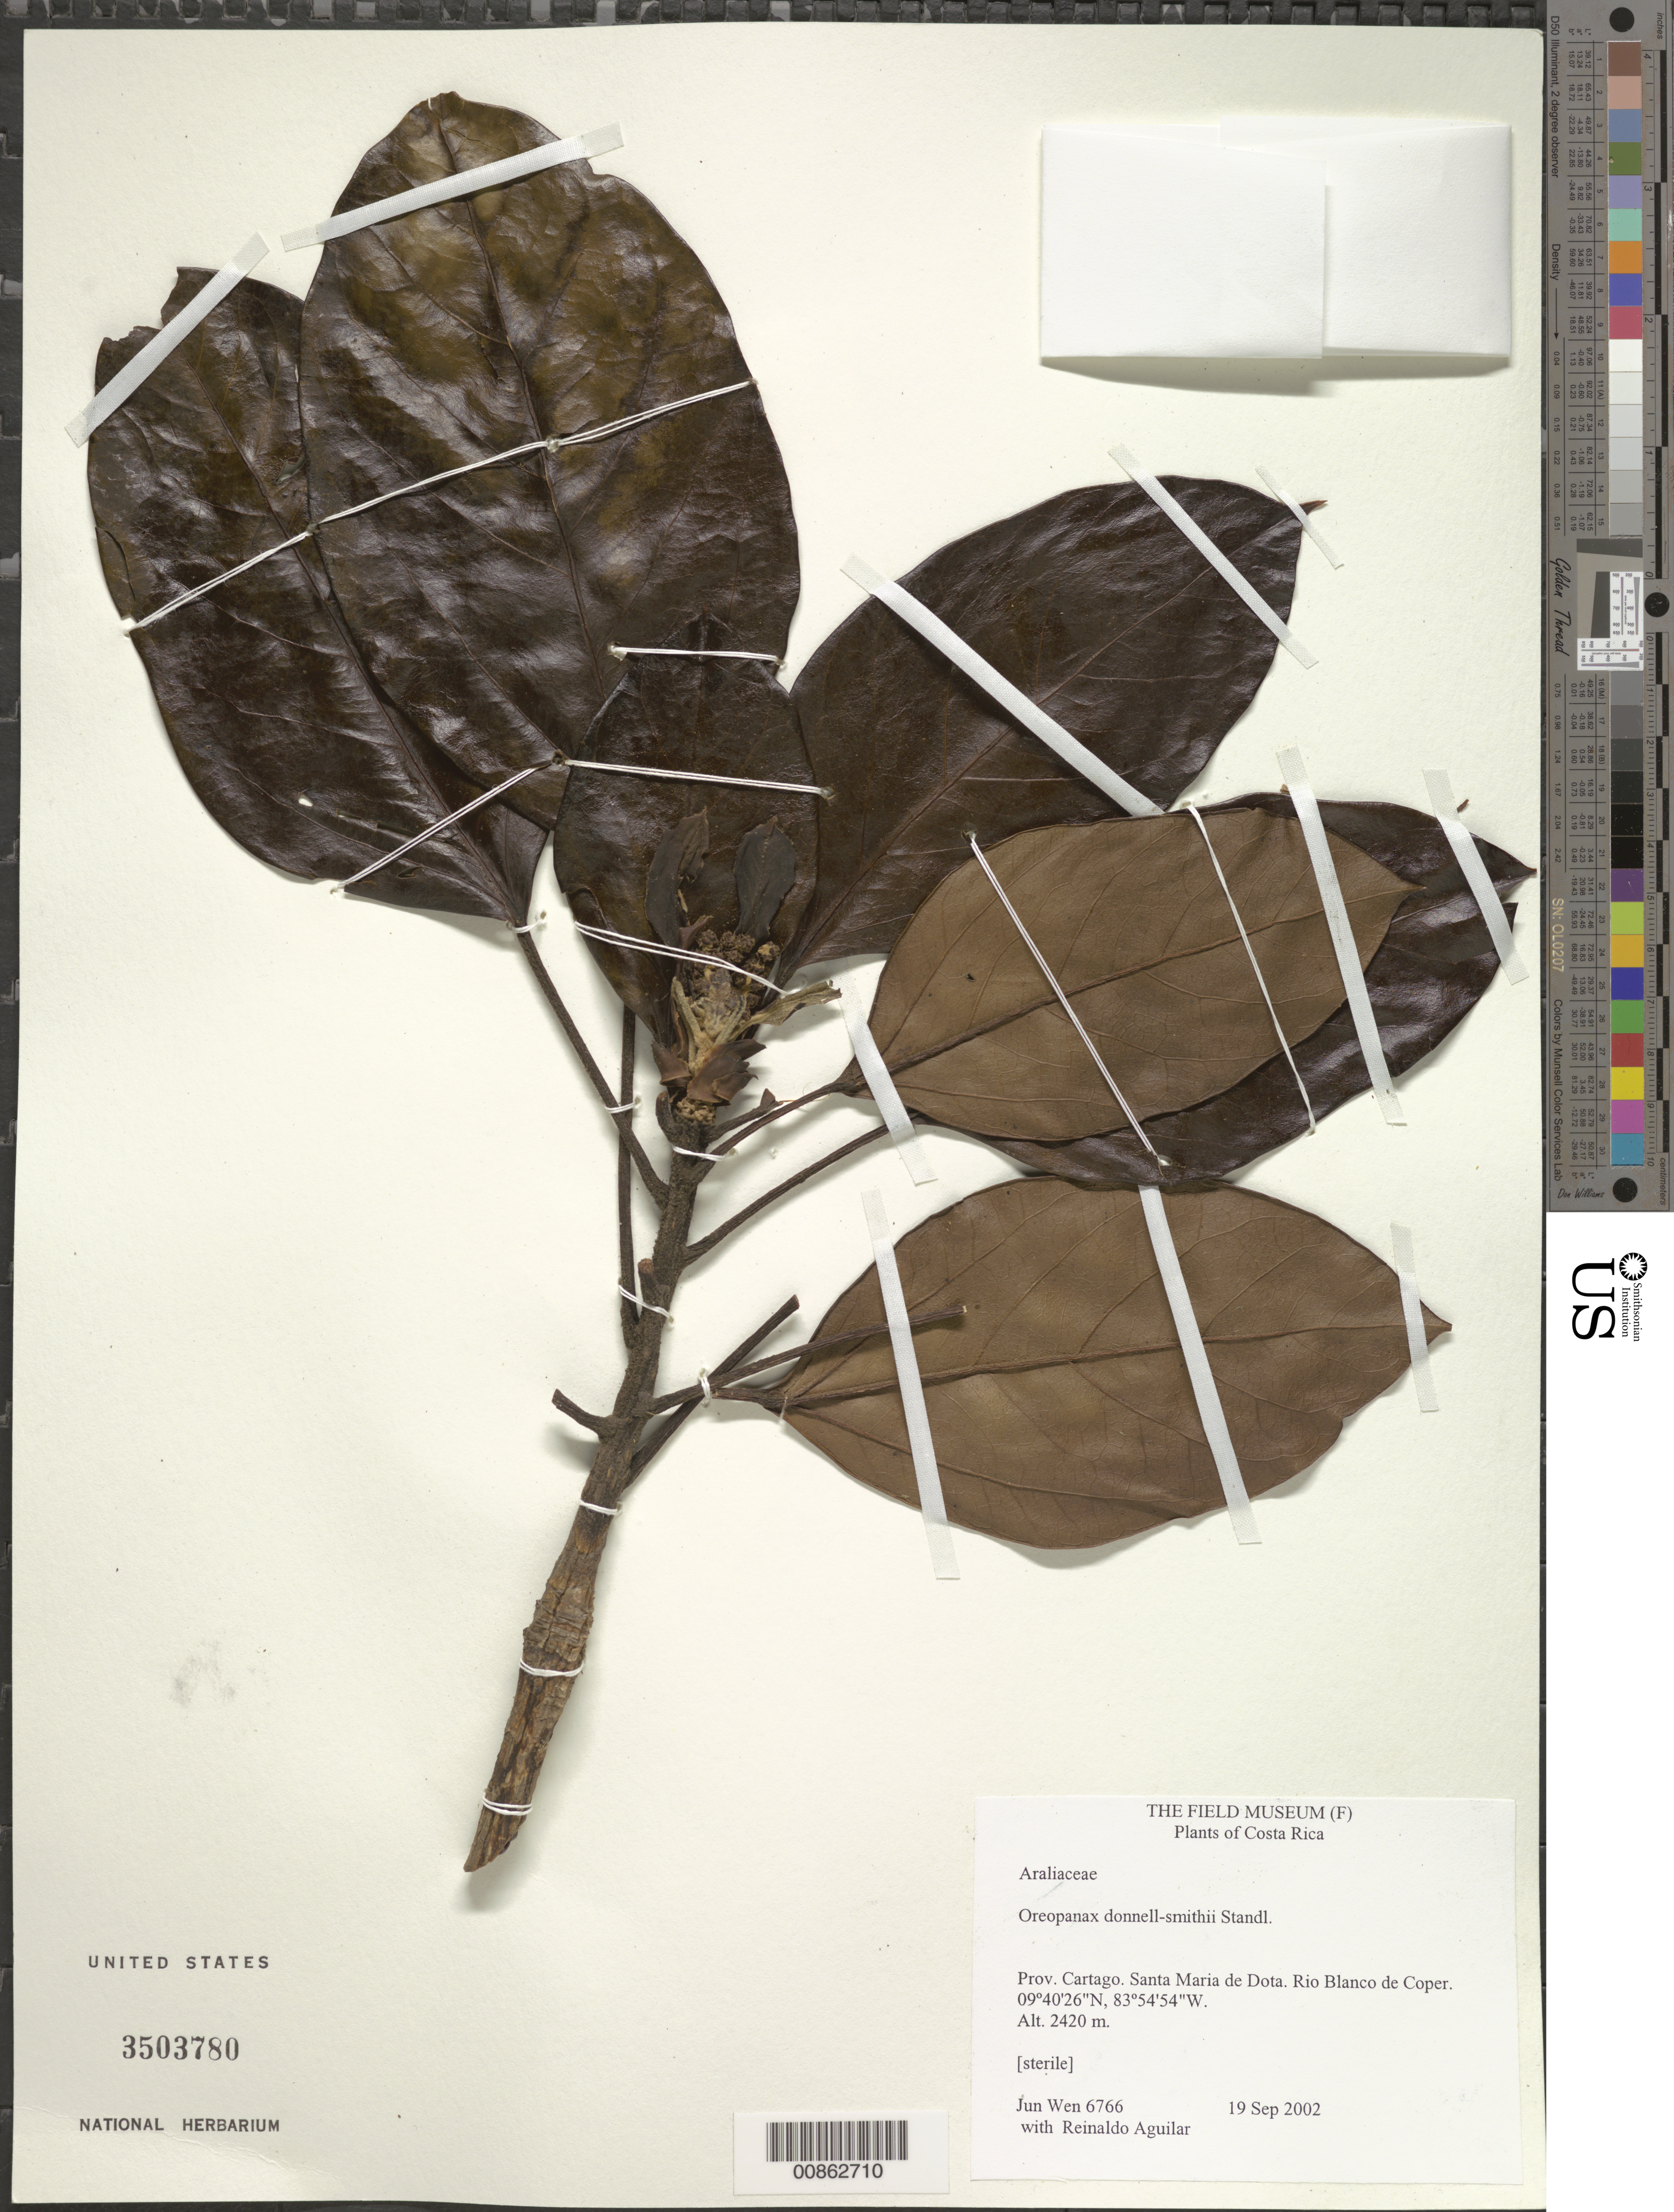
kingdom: Plantae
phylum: Tracheophyta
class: Magnoliopsida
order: Apiales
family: Araliaceae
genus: Oreopanax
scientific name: Oreopanax donnell-smithii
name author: Standl.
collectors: J. Wen & R. Aguilar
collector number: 6766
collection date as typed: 19 Sep 2002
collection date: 2002-09-19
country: Costa Rica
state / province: Cartago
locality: Santa Maria de Dota. Rio Blanco de Coper.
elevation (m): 2420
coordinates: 9 40 26 N, 83 54 54 W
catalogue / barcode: US 3503780